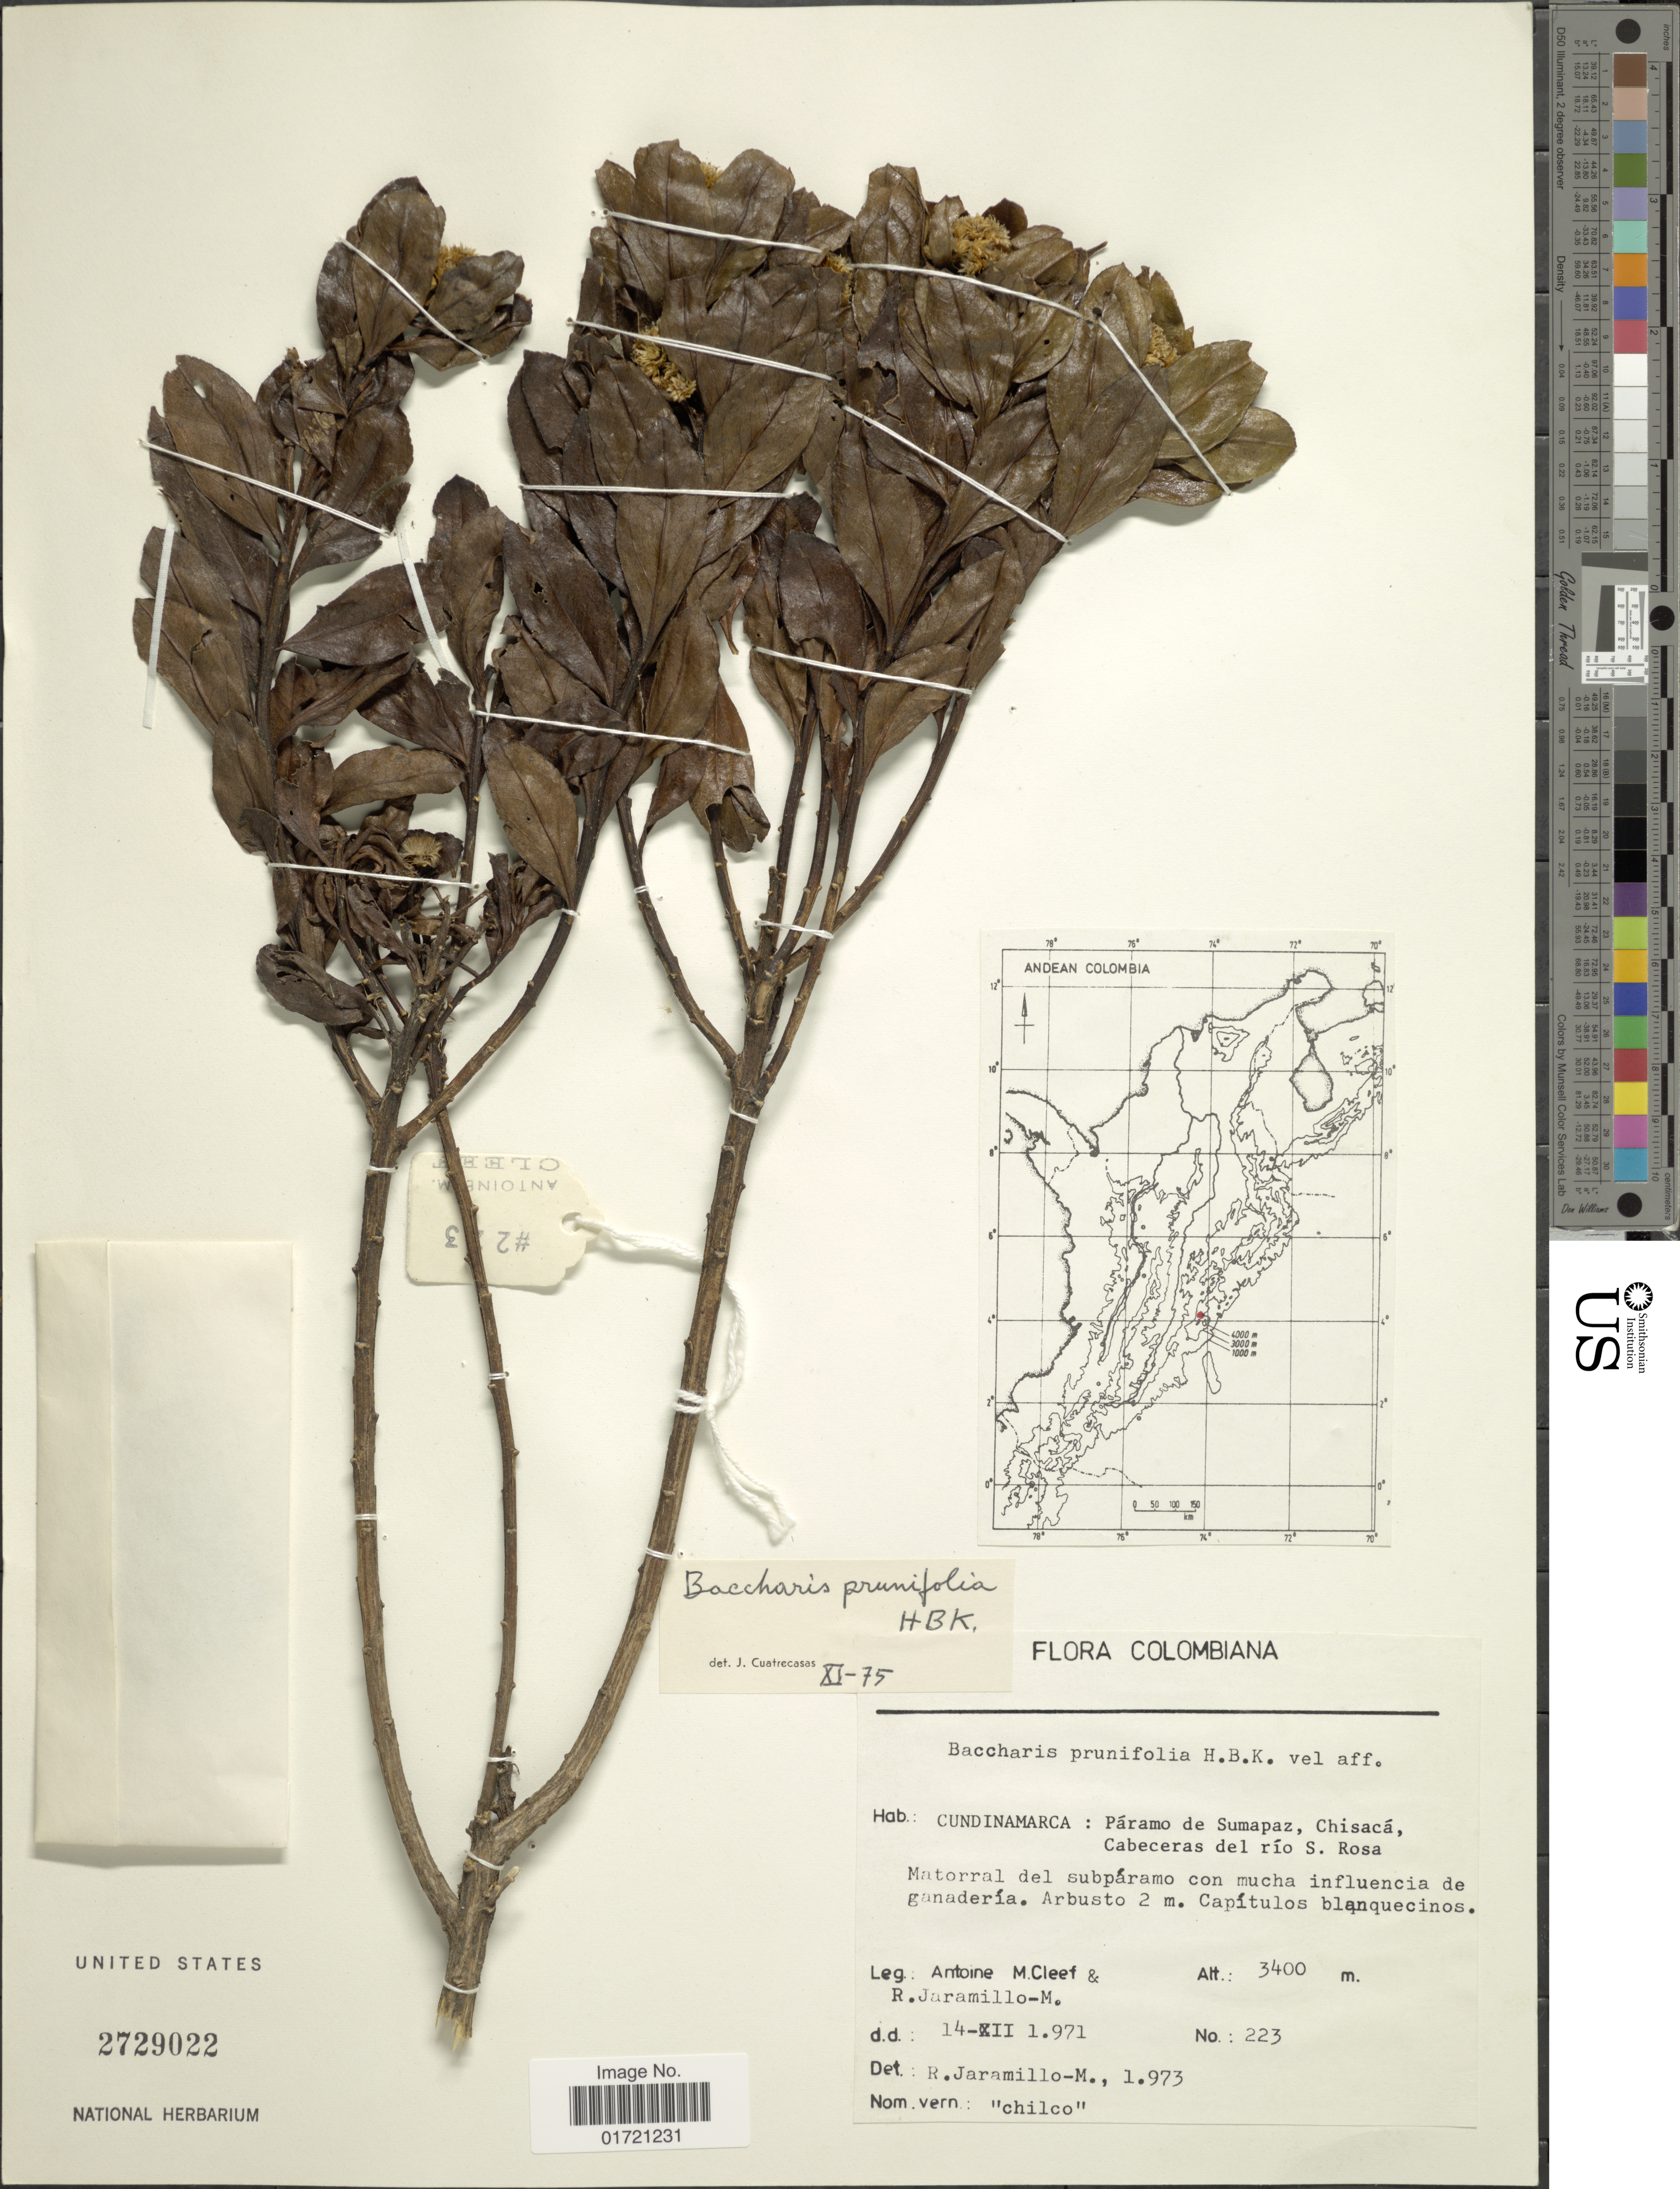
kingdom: Plantae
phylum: Tracheophyta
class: Magnoliopsida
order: Asterales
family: Asteraceae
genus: Baccharis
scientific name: Baccharis prunifolia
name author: Kunth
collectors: A. M. Cleef & R. Jaramillo M.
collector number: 223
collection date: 1971-12-14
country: Colombia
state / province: Cundinamarca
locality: Cundinamarca: Páramo de Sumapaz, Chisacá, Cabeceras del río S. Rosa.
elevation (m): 3400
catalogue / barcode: US 2729022